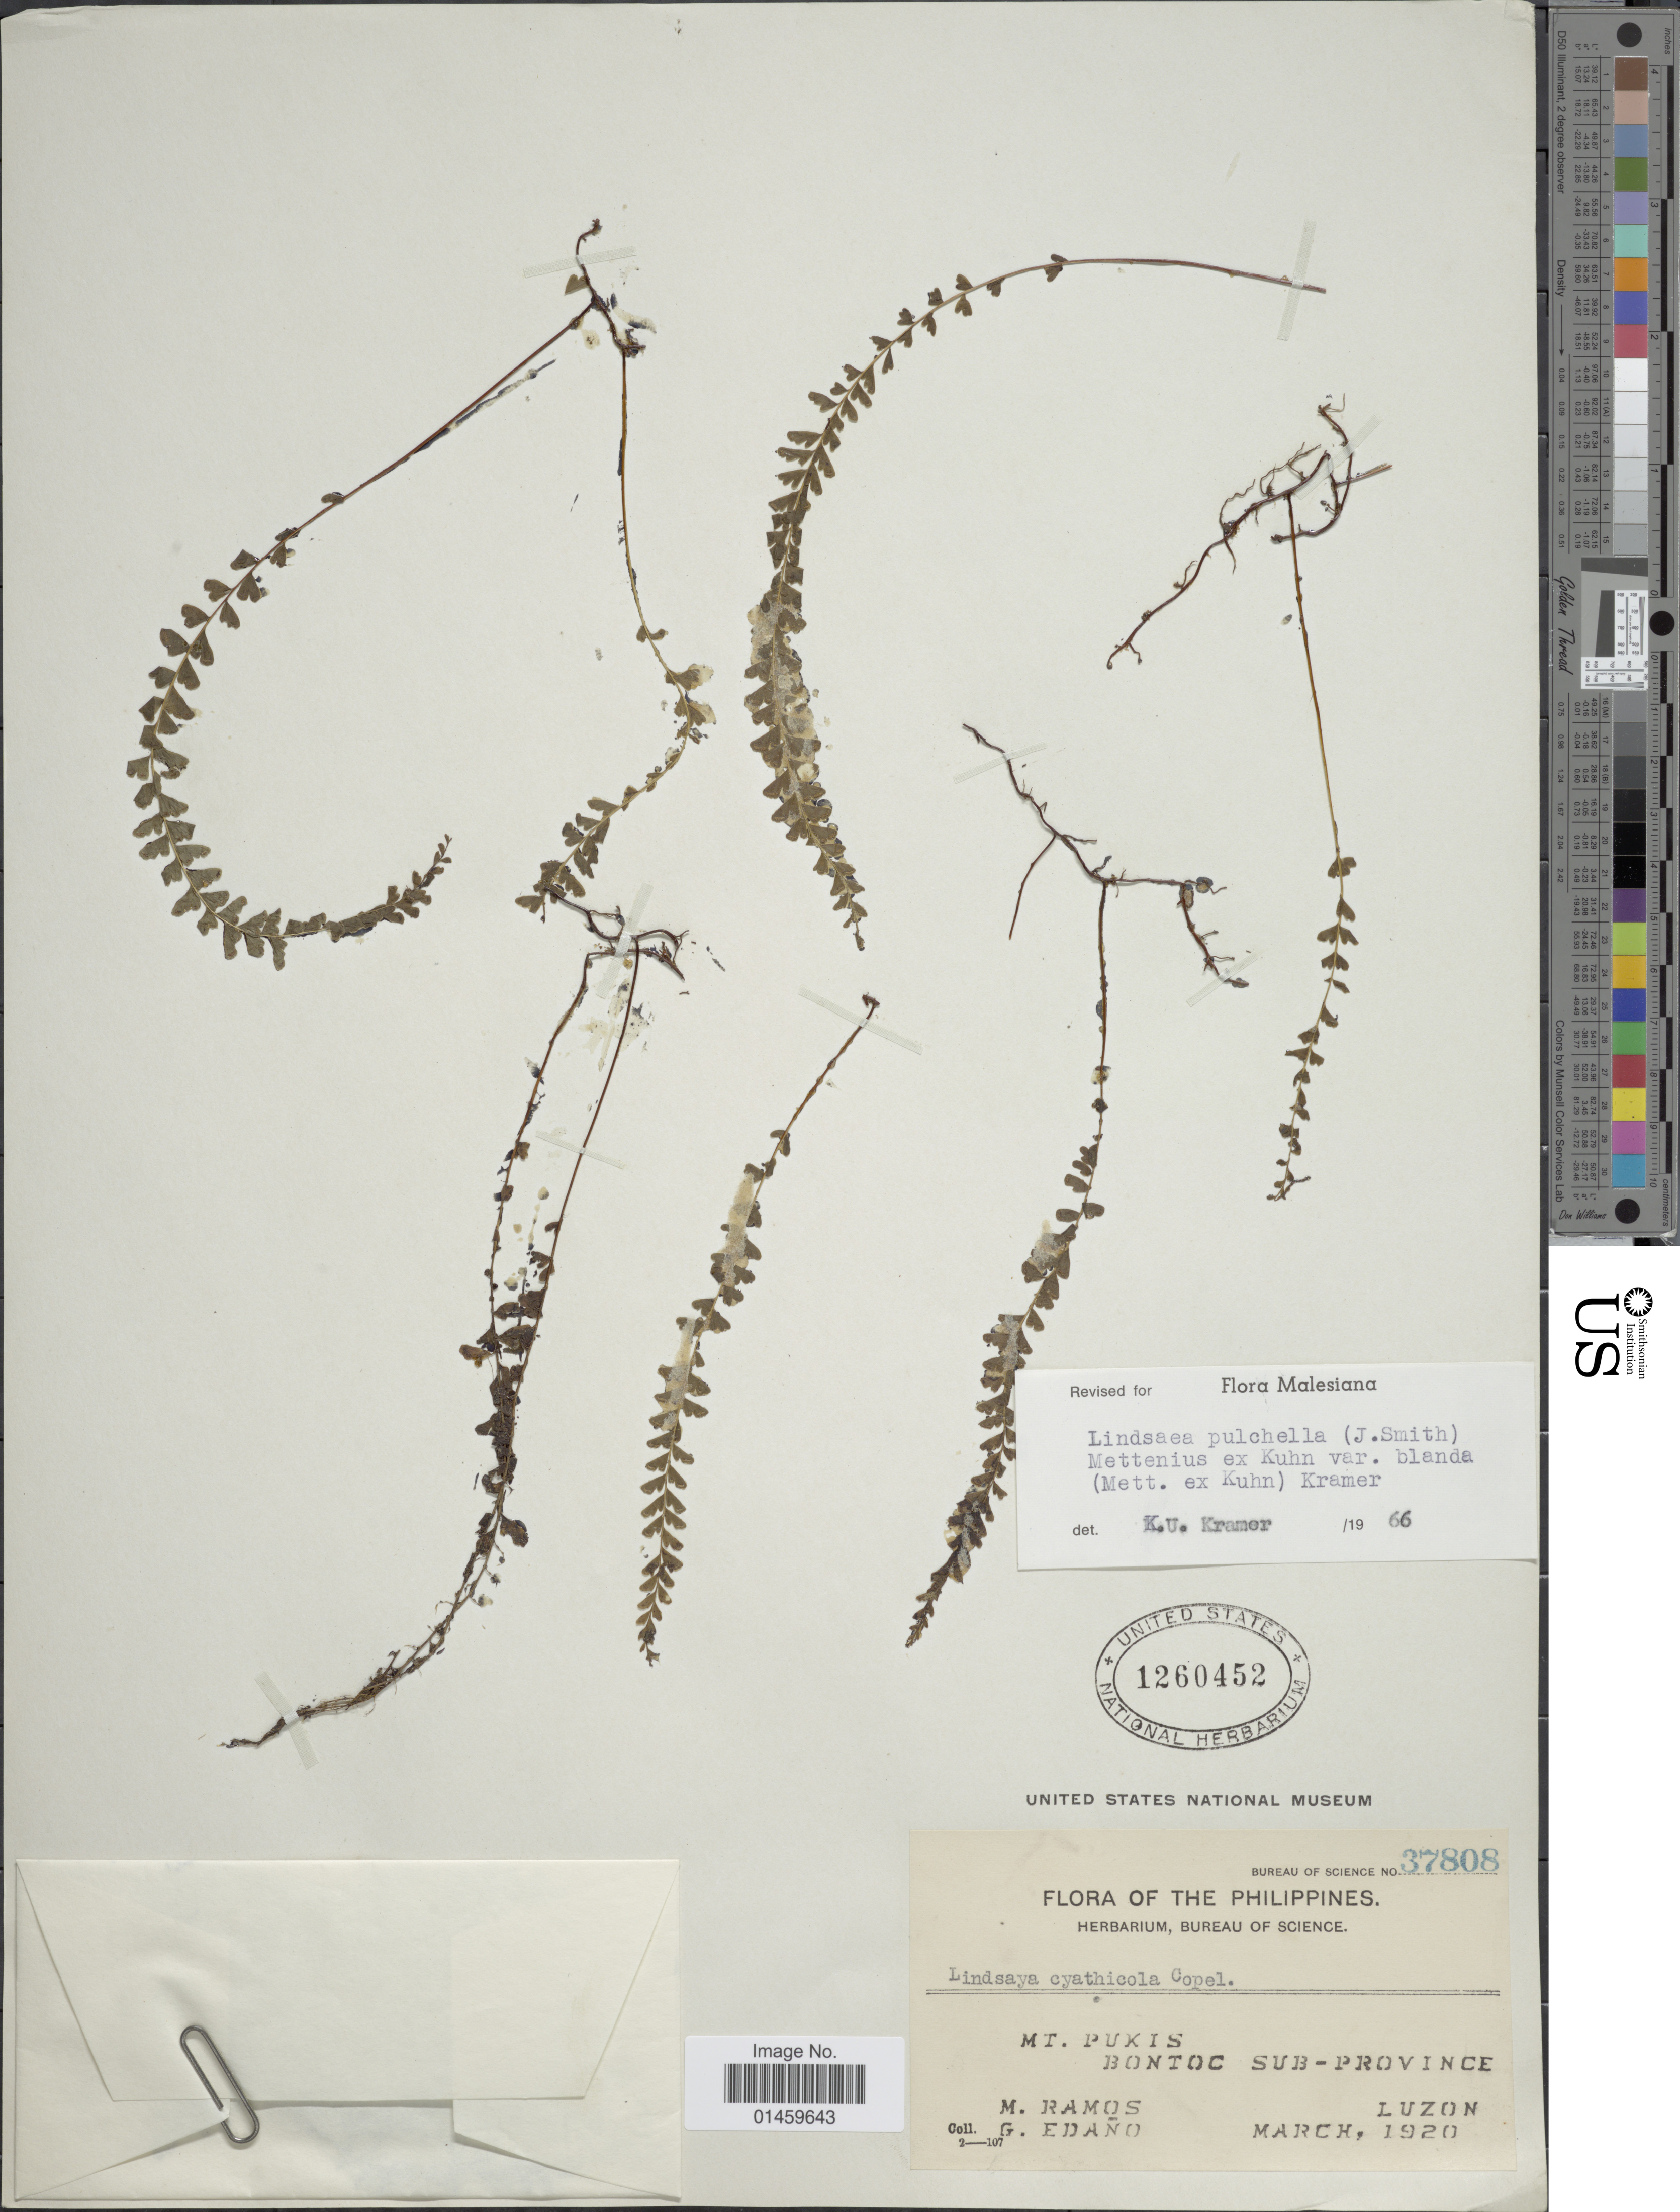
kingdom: Plantae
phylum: Tracheophyta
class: Polypodiopsida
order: Polypodiales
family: Lindsaeaceae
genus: Lindsaea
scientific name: Lindsaea pulchella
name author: (J. Sm.) Mett. ex Kuhn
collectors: M. Ramos & G. Edaño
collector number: Bureau of Science 37808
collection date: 1920-03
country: Philippines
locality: Mt. Pukis. Bontoc Sub-province. Luzon.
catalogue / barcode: US 1260452